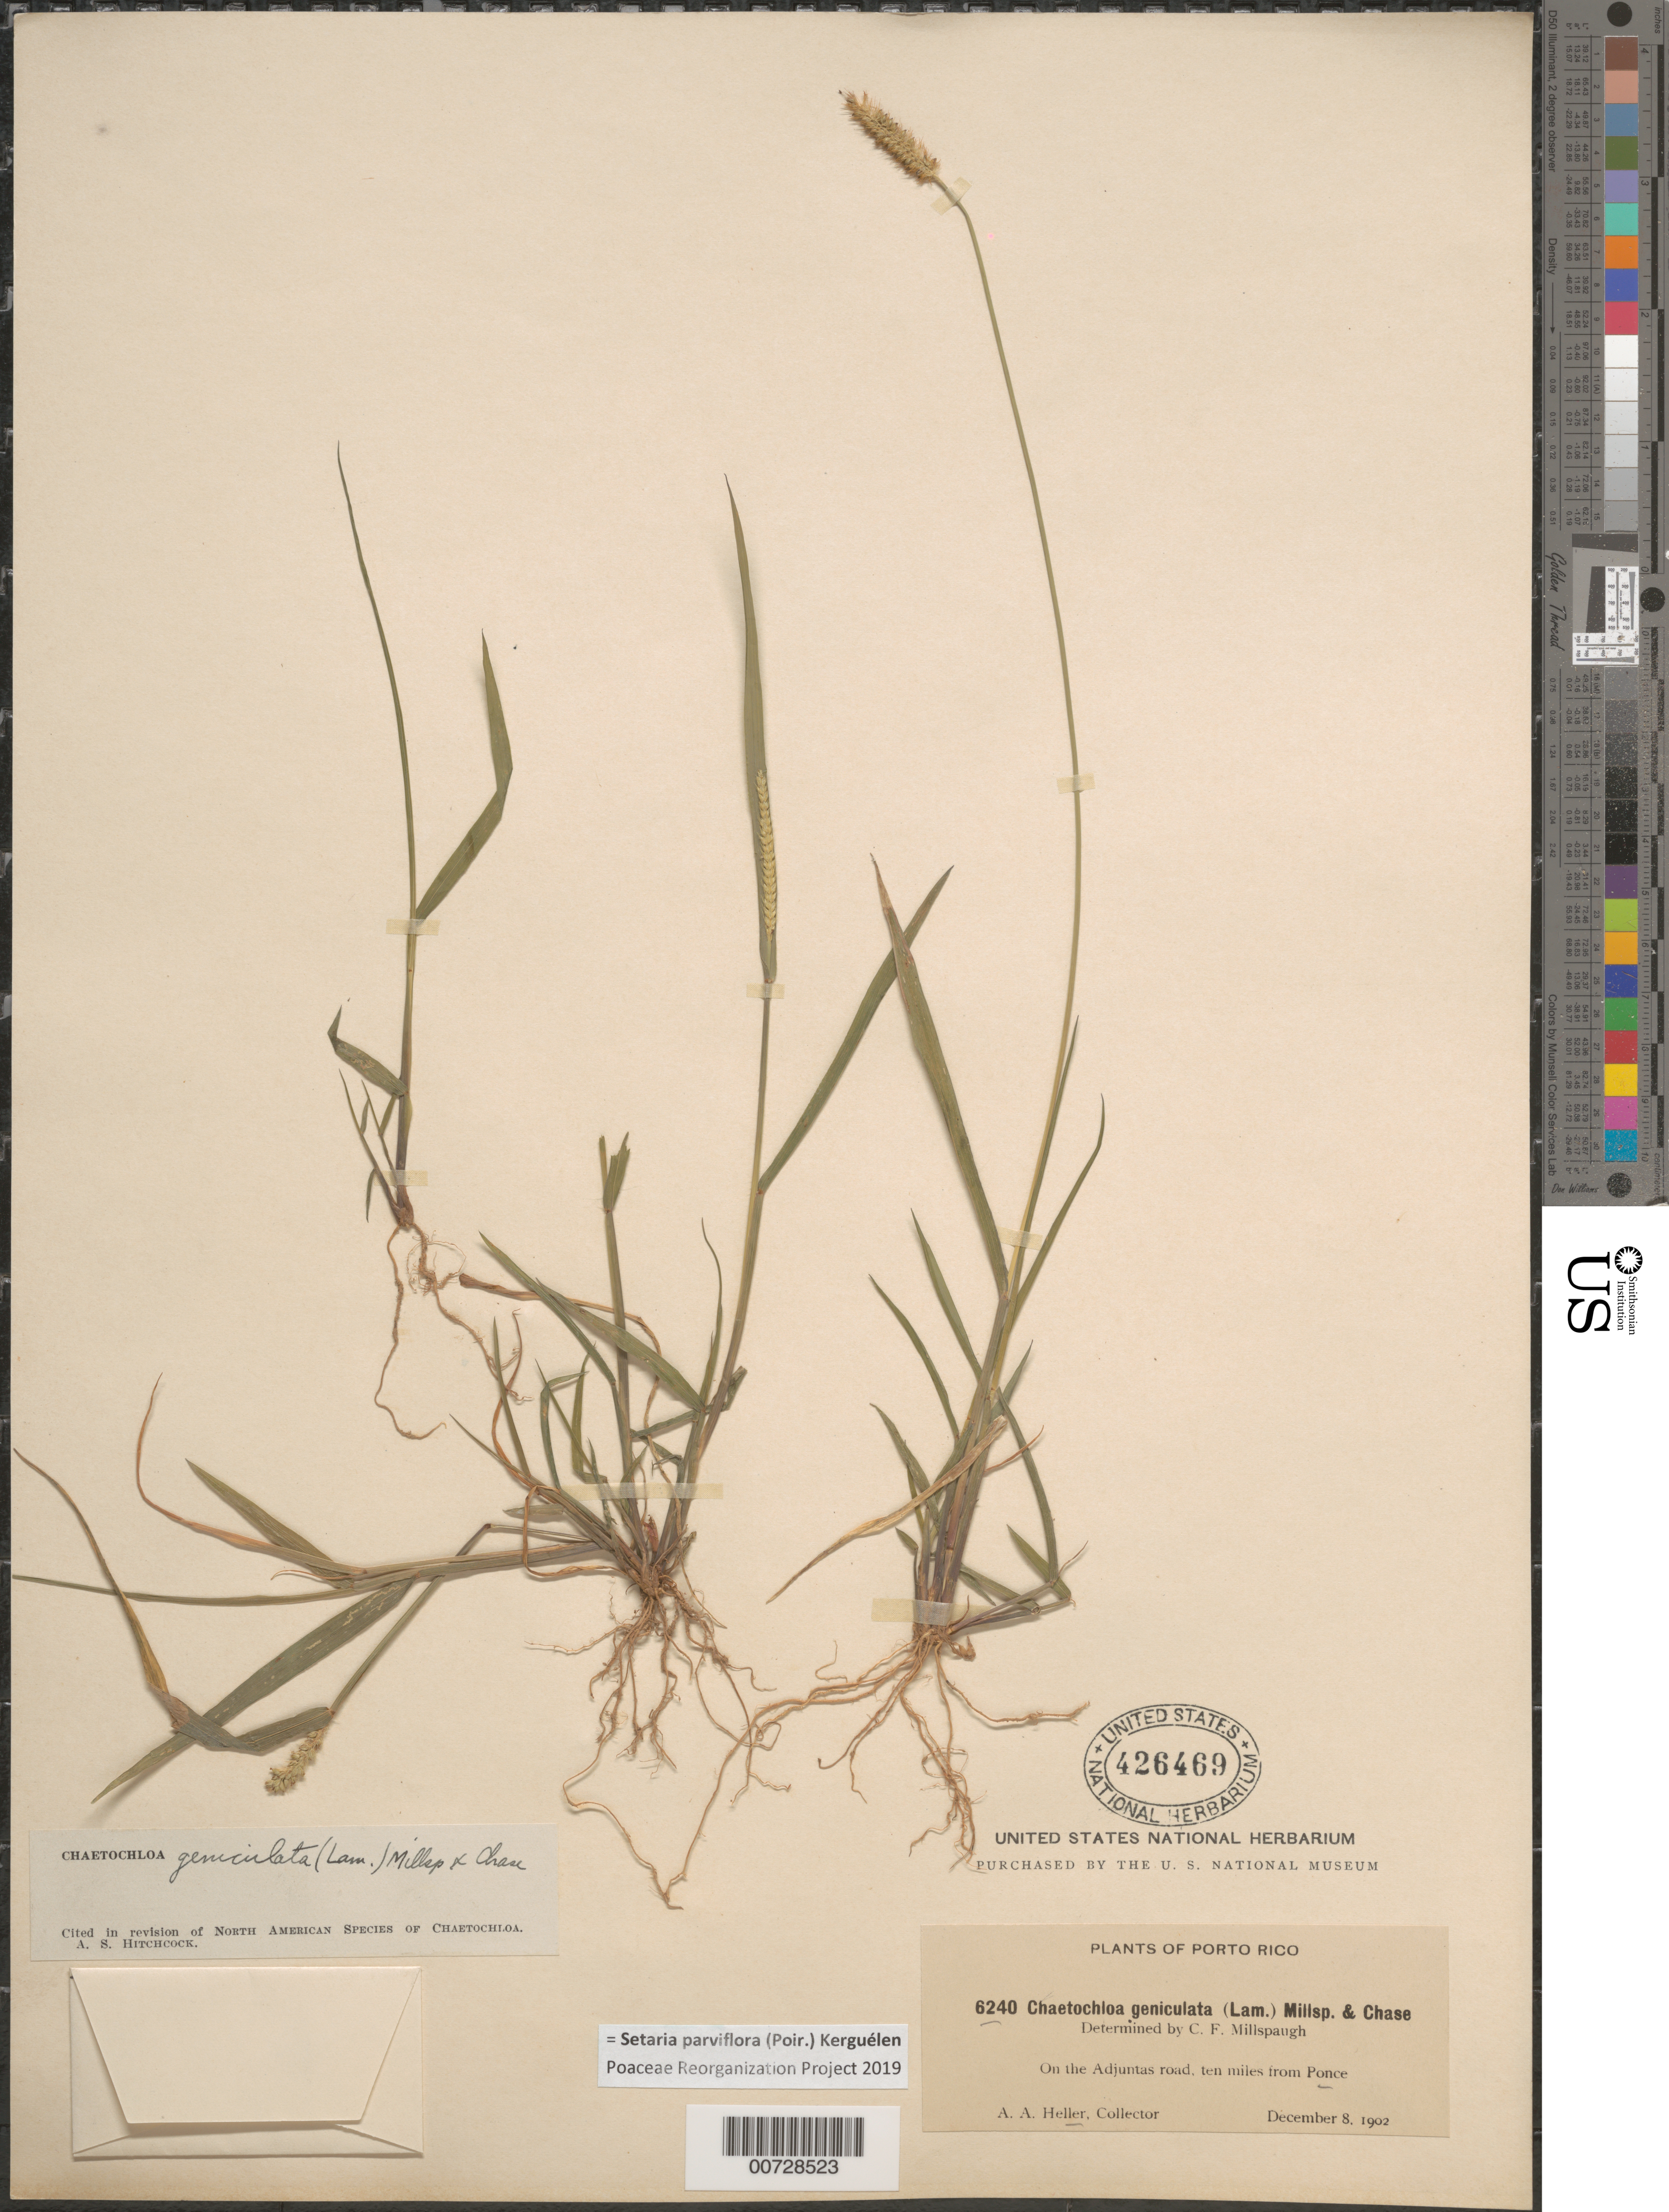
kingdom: Plantae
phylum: Tracheophyta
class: Liliopsida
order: Poales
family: Poaceae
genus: Setaria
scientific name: Setaria parviflora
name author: (Poir.) Kerguélen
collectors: A. A. Heller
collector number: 6240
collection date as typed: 08 Dec 1902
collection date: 1902-12-08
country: Puerto Rico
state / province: Ponce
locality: On the Adjuntas road, 10 mi from Ponce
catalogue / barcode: US 426469